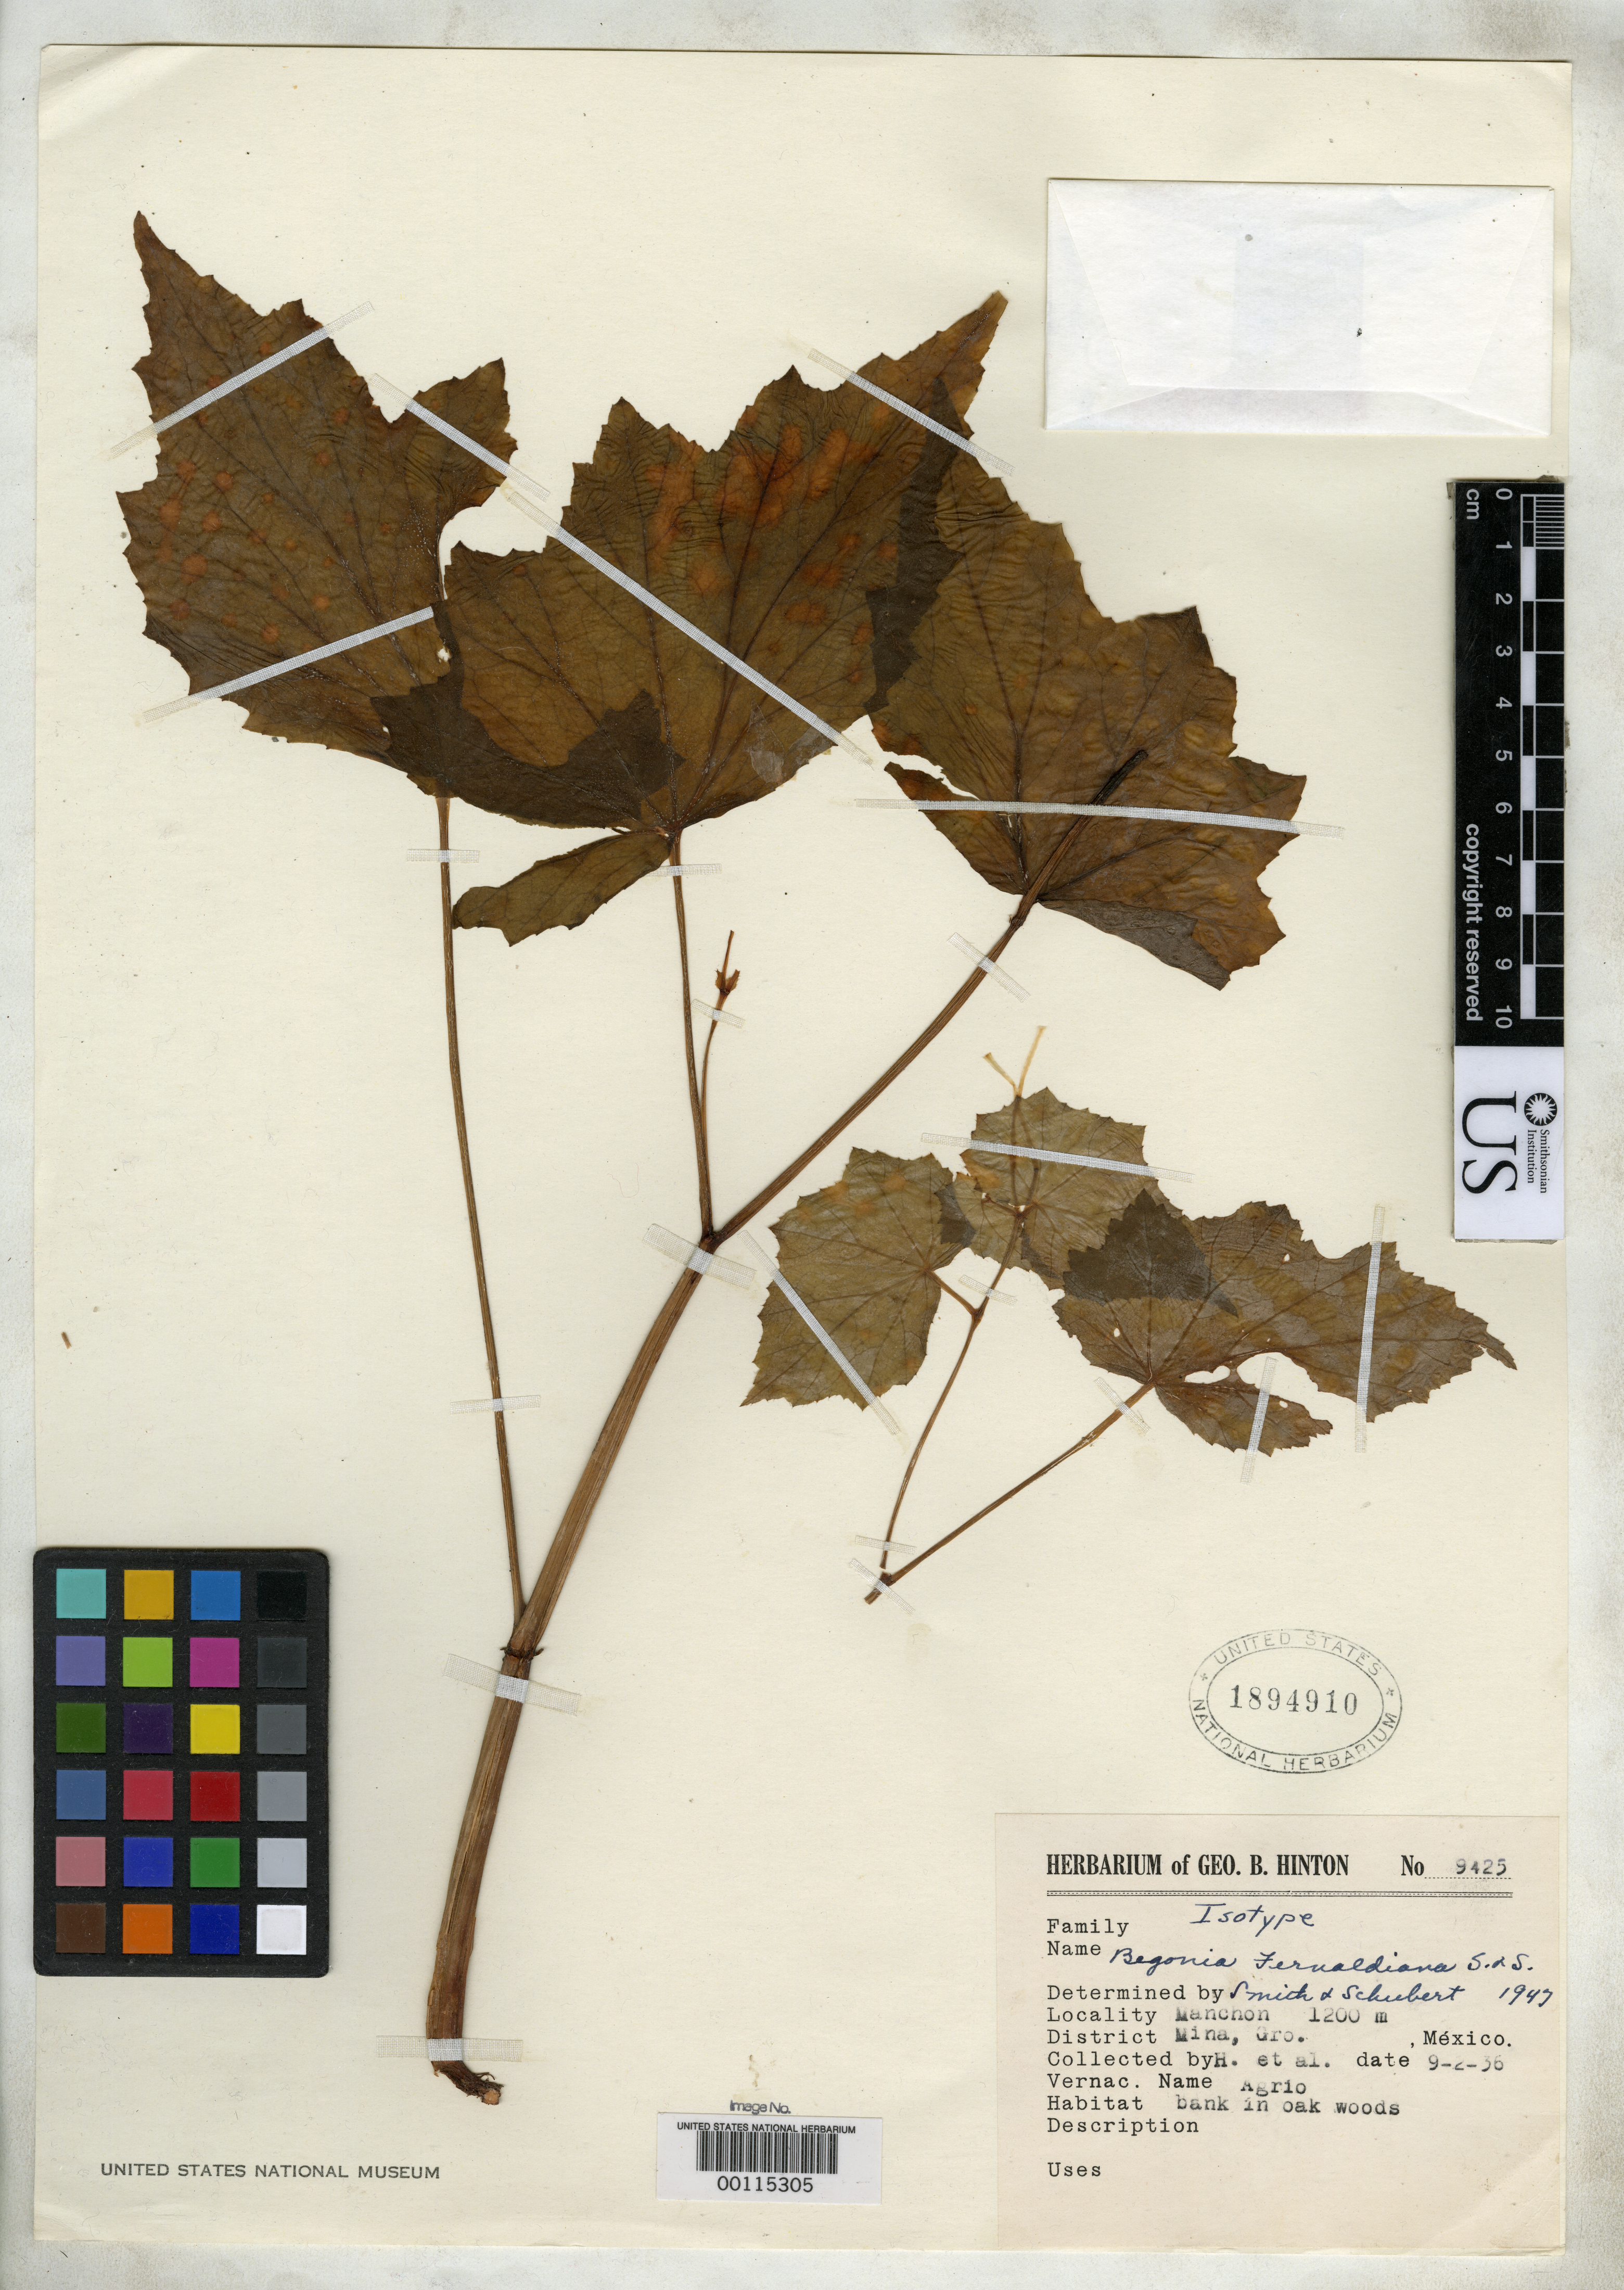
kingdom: Plantae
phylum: Tracheophyta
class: Magnoliopsida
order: Cucurbitales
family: Begoniaceae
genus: Begonia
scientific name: Begonia fernaldiana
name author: L.B. Sm. & B.G. Schub.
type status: Isotype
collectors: G. B. Hinton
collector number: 9425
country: Mexico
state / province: Guerrero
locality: Manchon.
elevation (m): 1200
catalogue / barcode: US 1894910